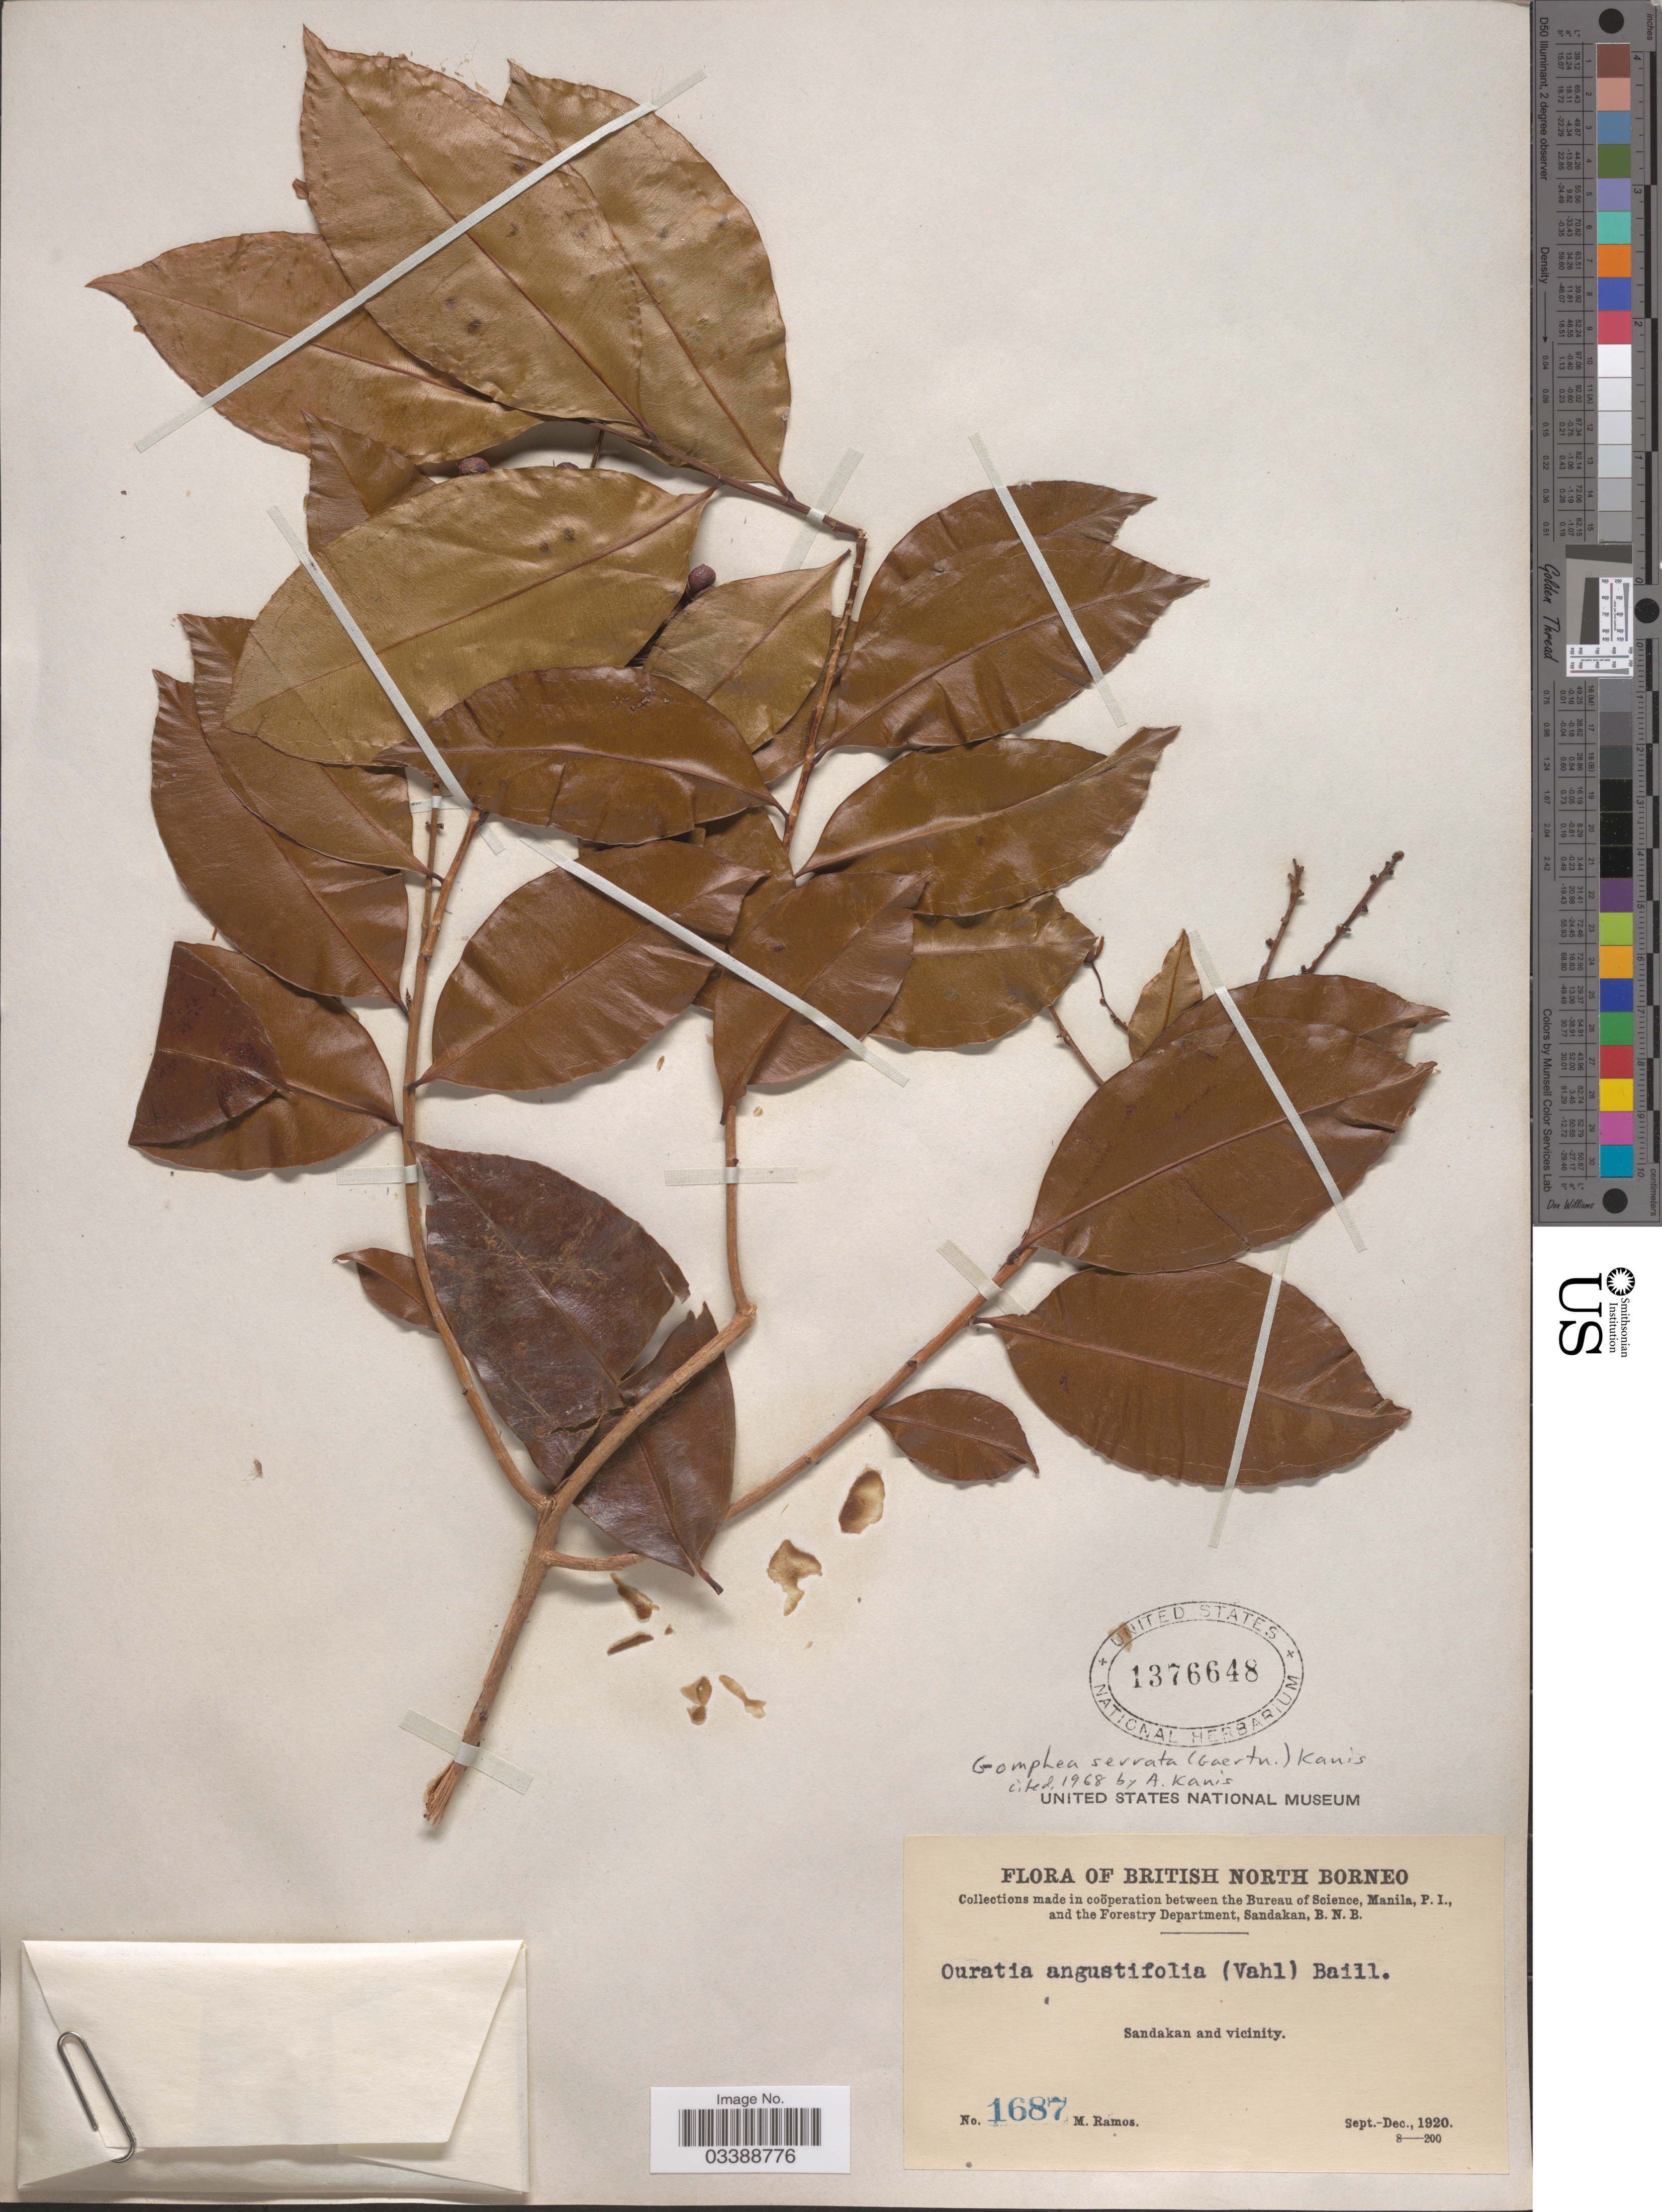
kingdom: Plantae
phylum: Tracheophyta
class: Magnoliopsida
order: Malpighiales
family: Ochnaceae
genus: Campylospermum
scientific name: Campylospermum serratum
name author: (Gaertn.) Bittrich & M.C.E. Amaral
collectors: M. Ramos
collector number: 1687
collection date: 1920-09/1920-12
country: Malaysia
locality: British North Borneo. Sandakan and vicinity.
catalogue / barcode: US 1376648